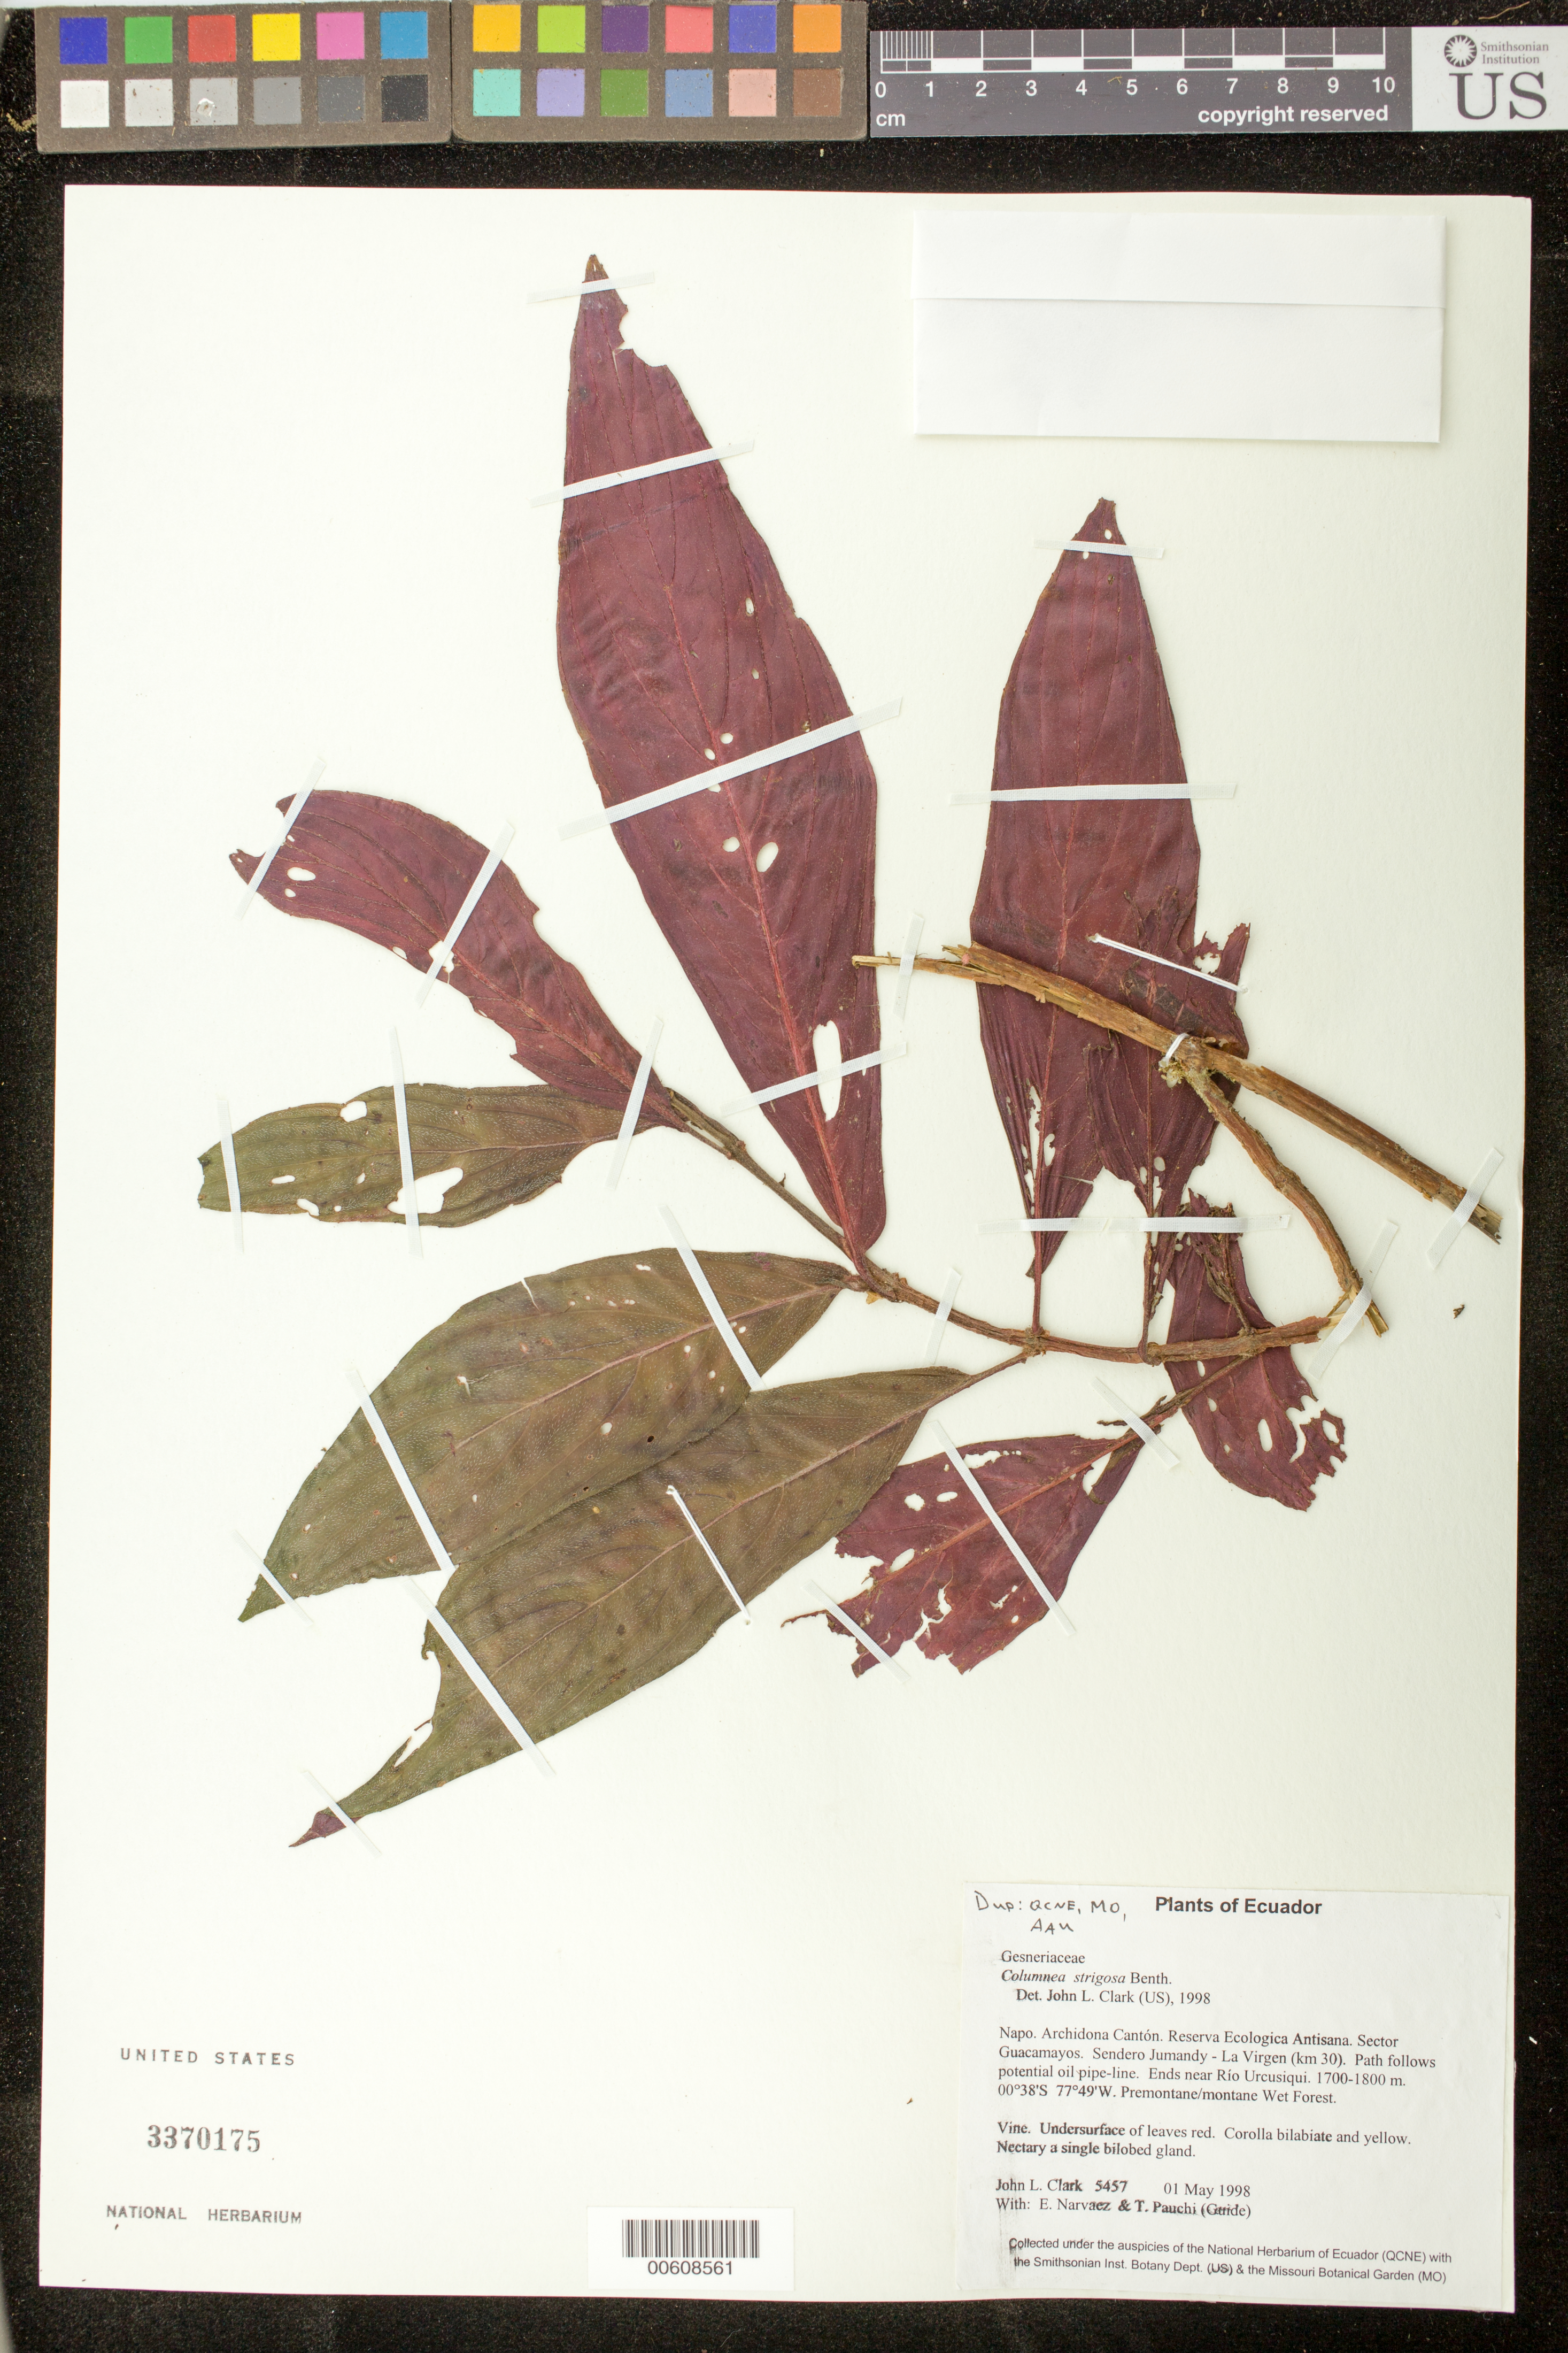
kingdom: Plantae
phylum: Tracheophyta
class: Magnoliopsida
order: Lamiales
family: Gesneriaceae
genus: Columnea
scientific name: Columnea strigosa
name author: Benth.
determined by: Clark, J. L., (SEL), The Marie Selby Botanical Garden (UNITED STATES)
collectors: J. L. Clark, E. Narváez & T. Pauchi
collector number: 5457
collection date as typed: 01 May 1998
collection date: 1998-05-01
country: Ecuador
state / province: Napo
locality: Archidona Cantón. Reserva Ecologica Antisana. Sector Guacamayos. Sendero Jumandy - La Virgen (km 30). Path follows potential oil pipe-line. Ends near Río Urcusiqui.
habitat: Premontane/montane Wet Forest.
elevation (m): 1700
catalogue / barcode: US 3370175